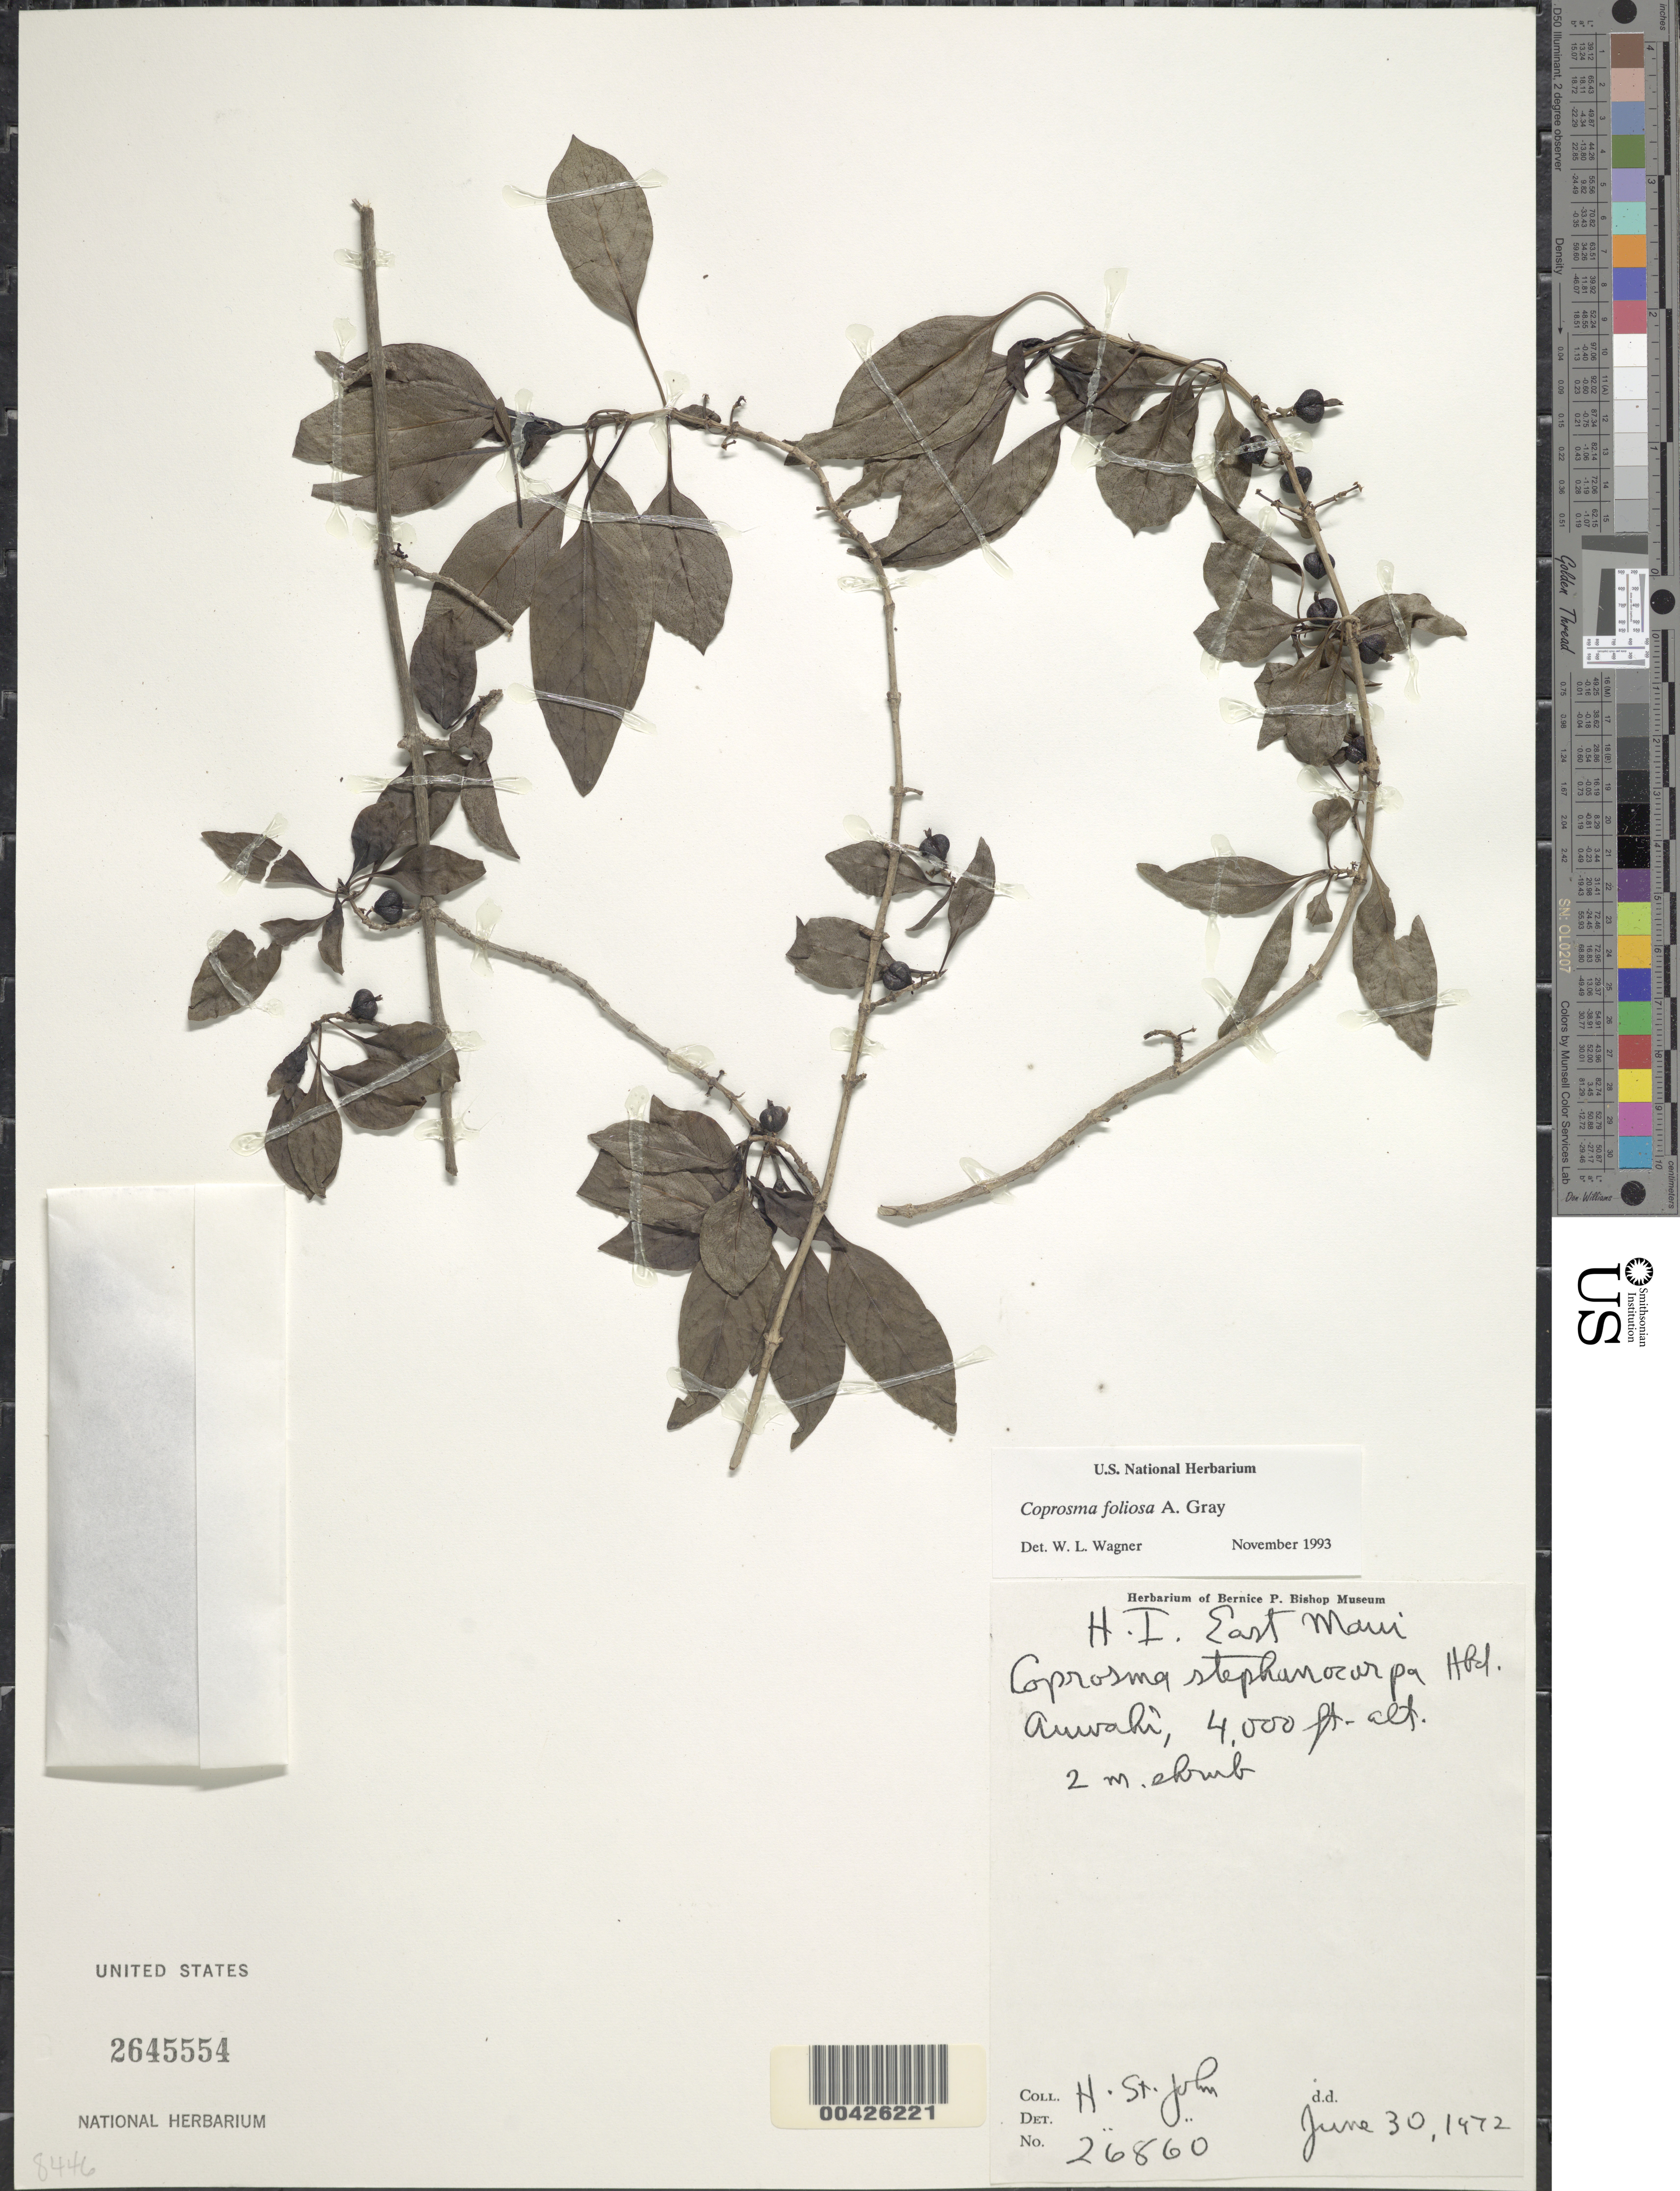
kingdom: Plantae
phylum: Tracheophyta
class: Magnoliopsida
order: Gentianales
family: Rubiaceae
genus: Coprosma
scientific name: Coprosma foliosa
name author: A. Gray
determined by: Wagner, W. L., (BOT), Smithsonian Institution - National Museum of Natural History (UNITED STATES)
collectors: H. St. John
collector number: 26860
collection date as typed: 30 Jun 1972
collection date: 1972-06-30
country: United States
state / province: Hawaii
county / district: Maui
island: Maui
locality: Auwahi, E Maui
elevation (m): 1219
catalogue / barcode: US 2645554